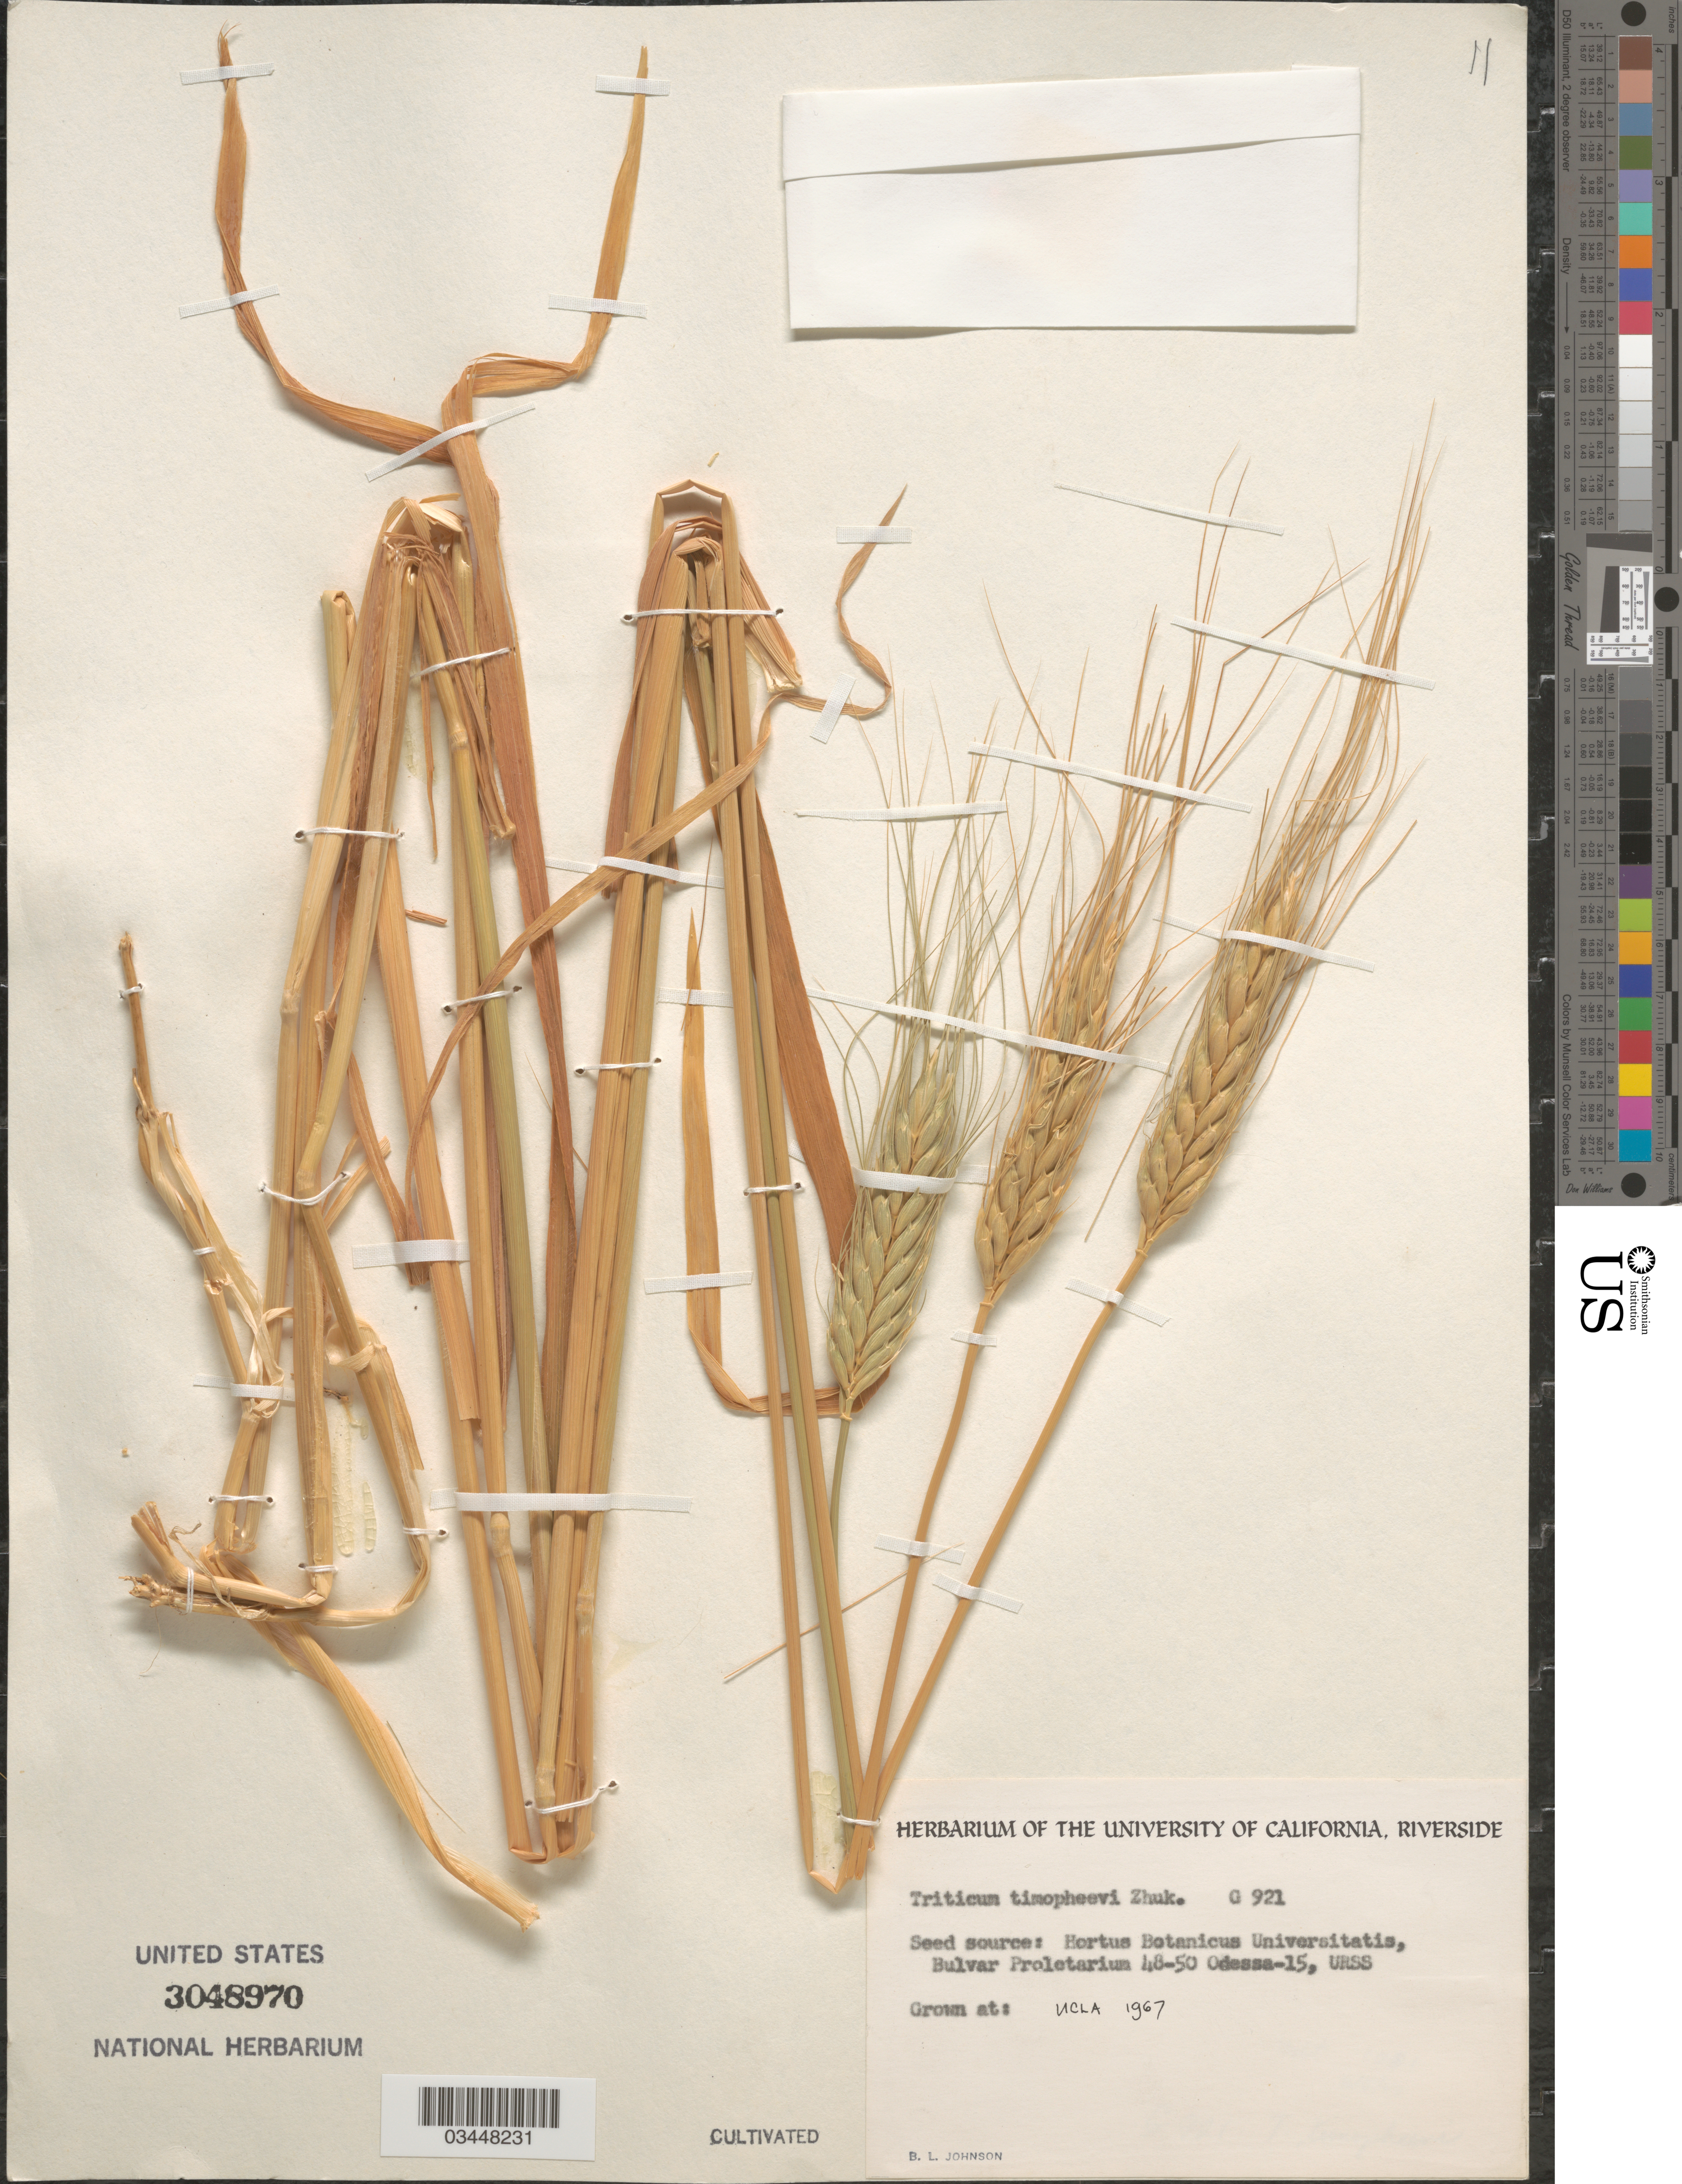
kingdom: Plantae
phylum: Tracheophyta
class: Liliopsida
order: Poales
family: Poaceae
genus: Triticum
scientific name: Triticum timopheevii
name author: (Zhuk.) Zhuk.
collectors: B. Johnson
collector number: G921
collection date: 1967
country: United States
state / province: California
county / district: Los Angeles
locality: UCLA.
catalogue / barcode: US 3048970